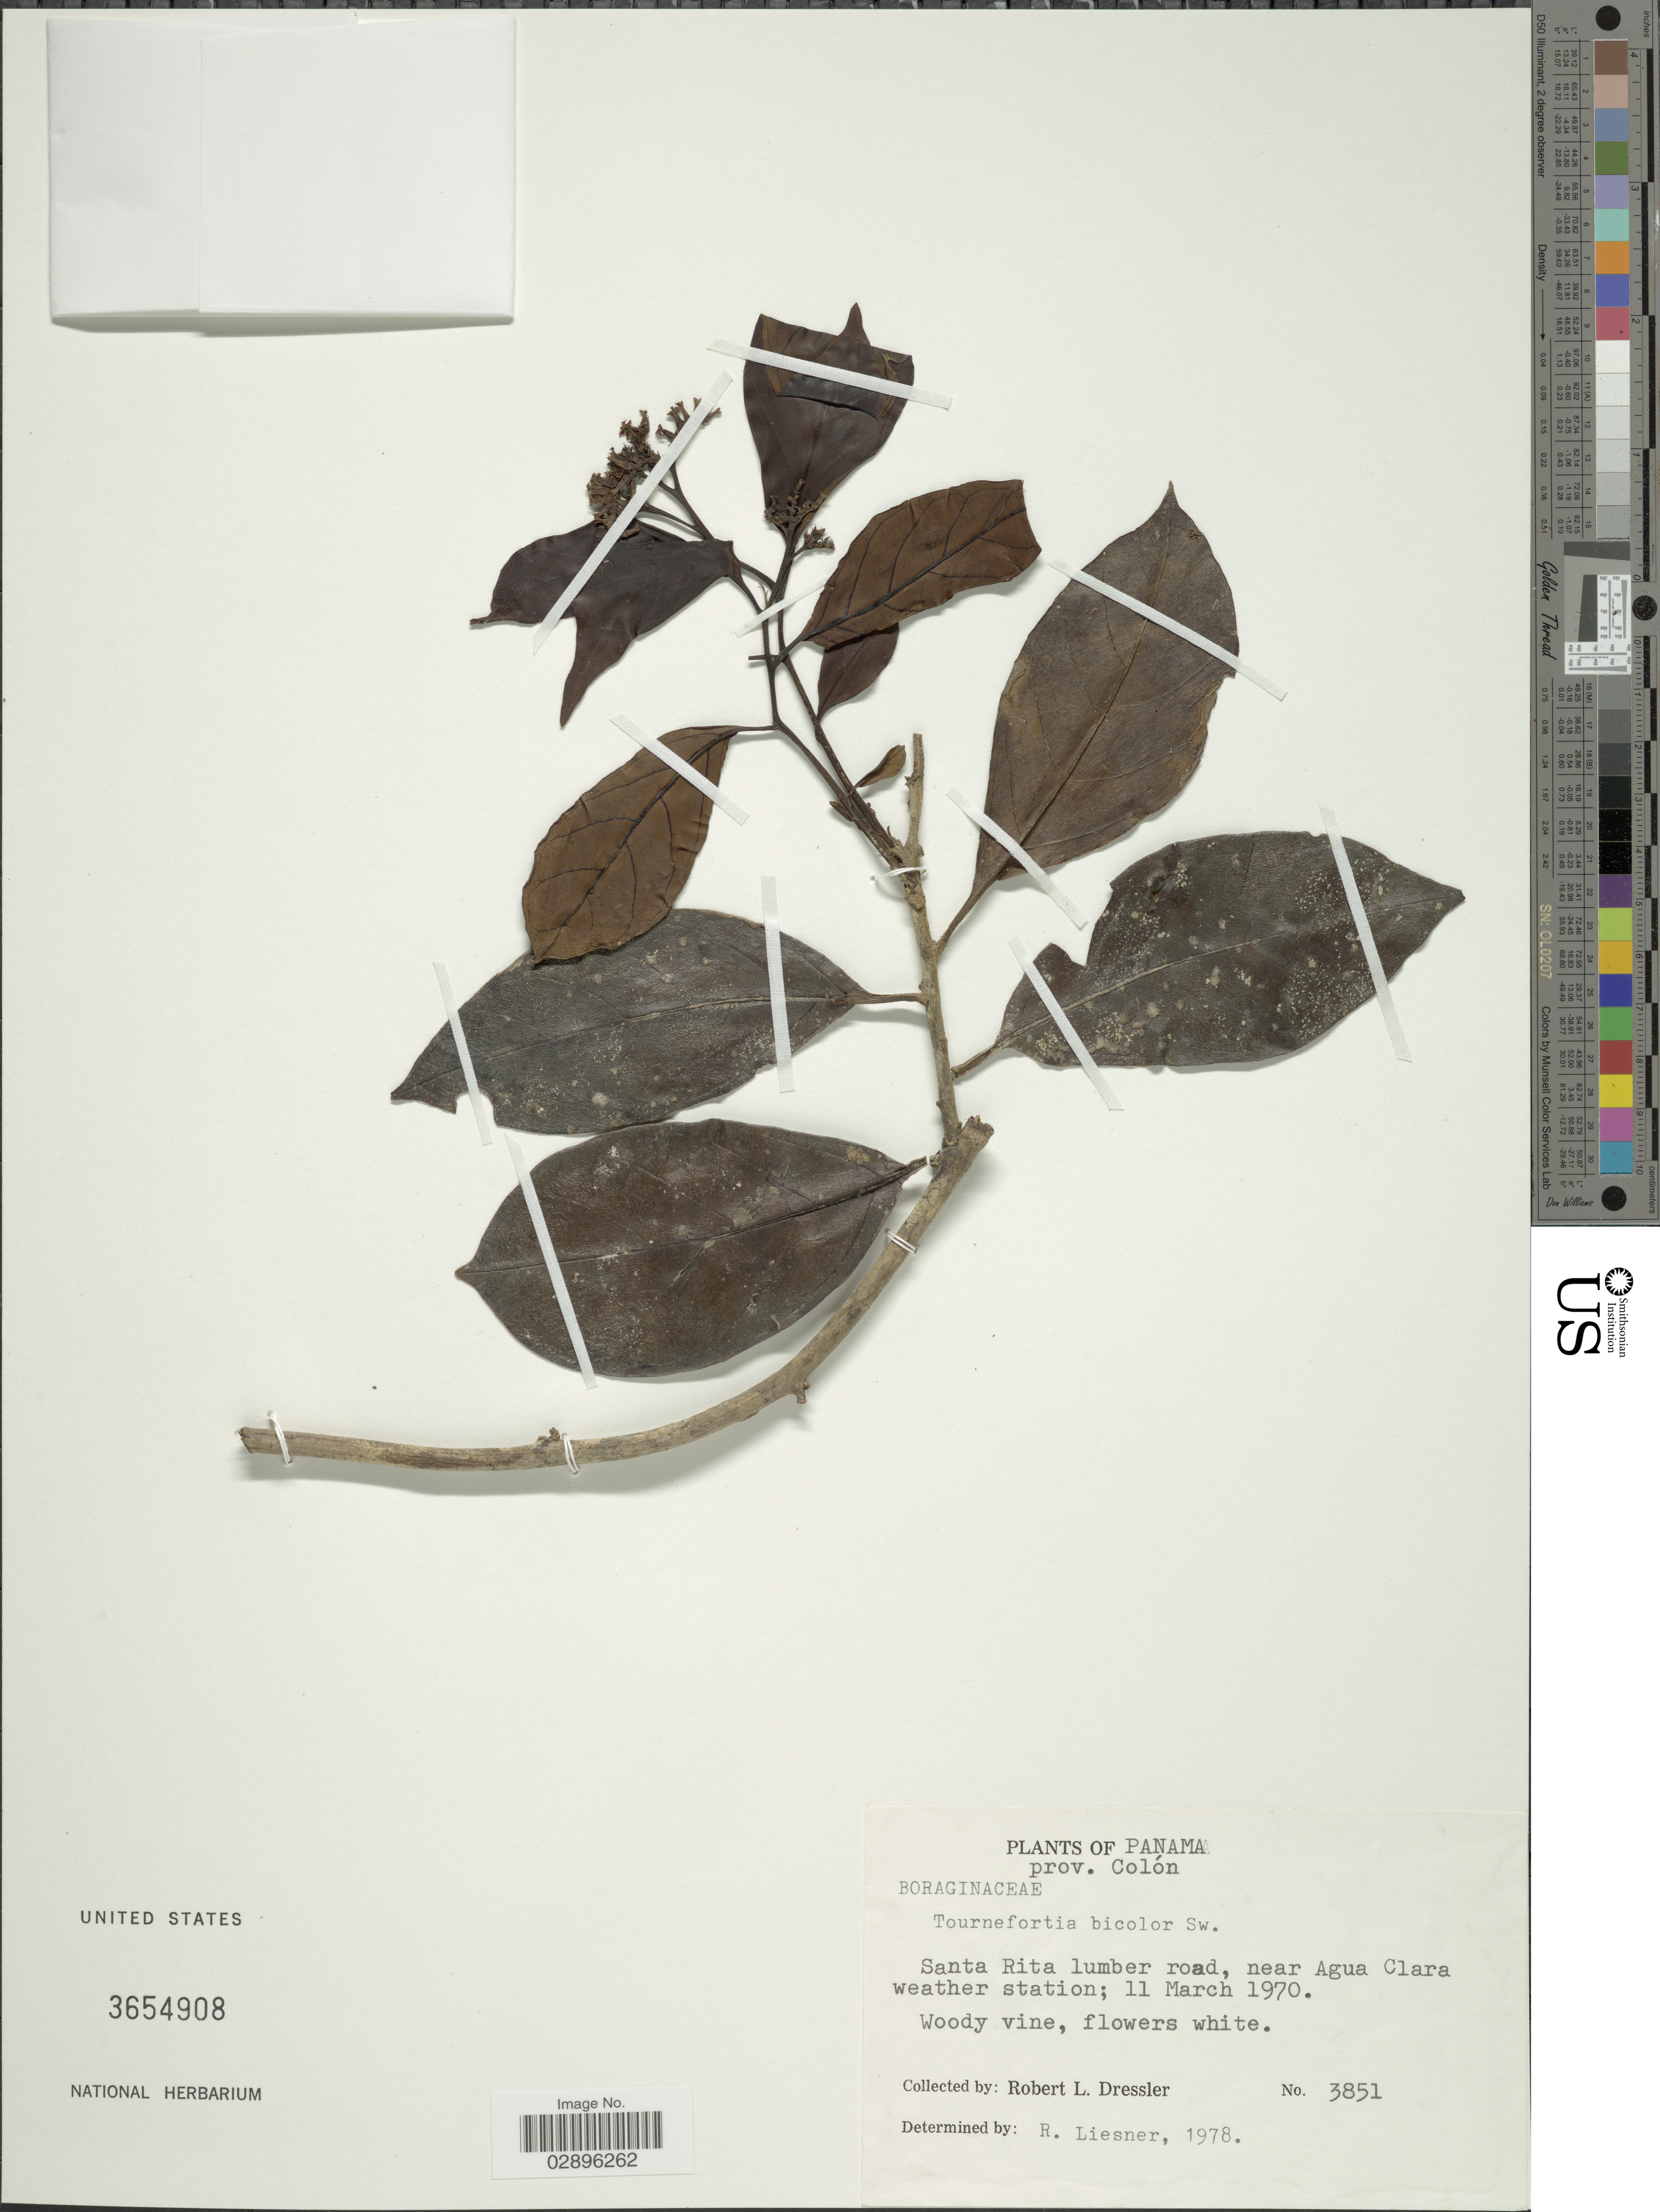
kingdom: Plantae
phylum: Tracheophyta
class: Magnoliopsida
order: Boraginales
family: Heliotropiaceae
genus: Tournefortia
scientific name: Tournefortia bicolor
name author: Sw.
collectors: R. Dressler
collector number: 3851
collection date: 1970-03-11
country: Panama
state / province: Colón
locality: Santa Rita lumber road, near Agua Clara weather station.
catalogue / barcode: US 3654908